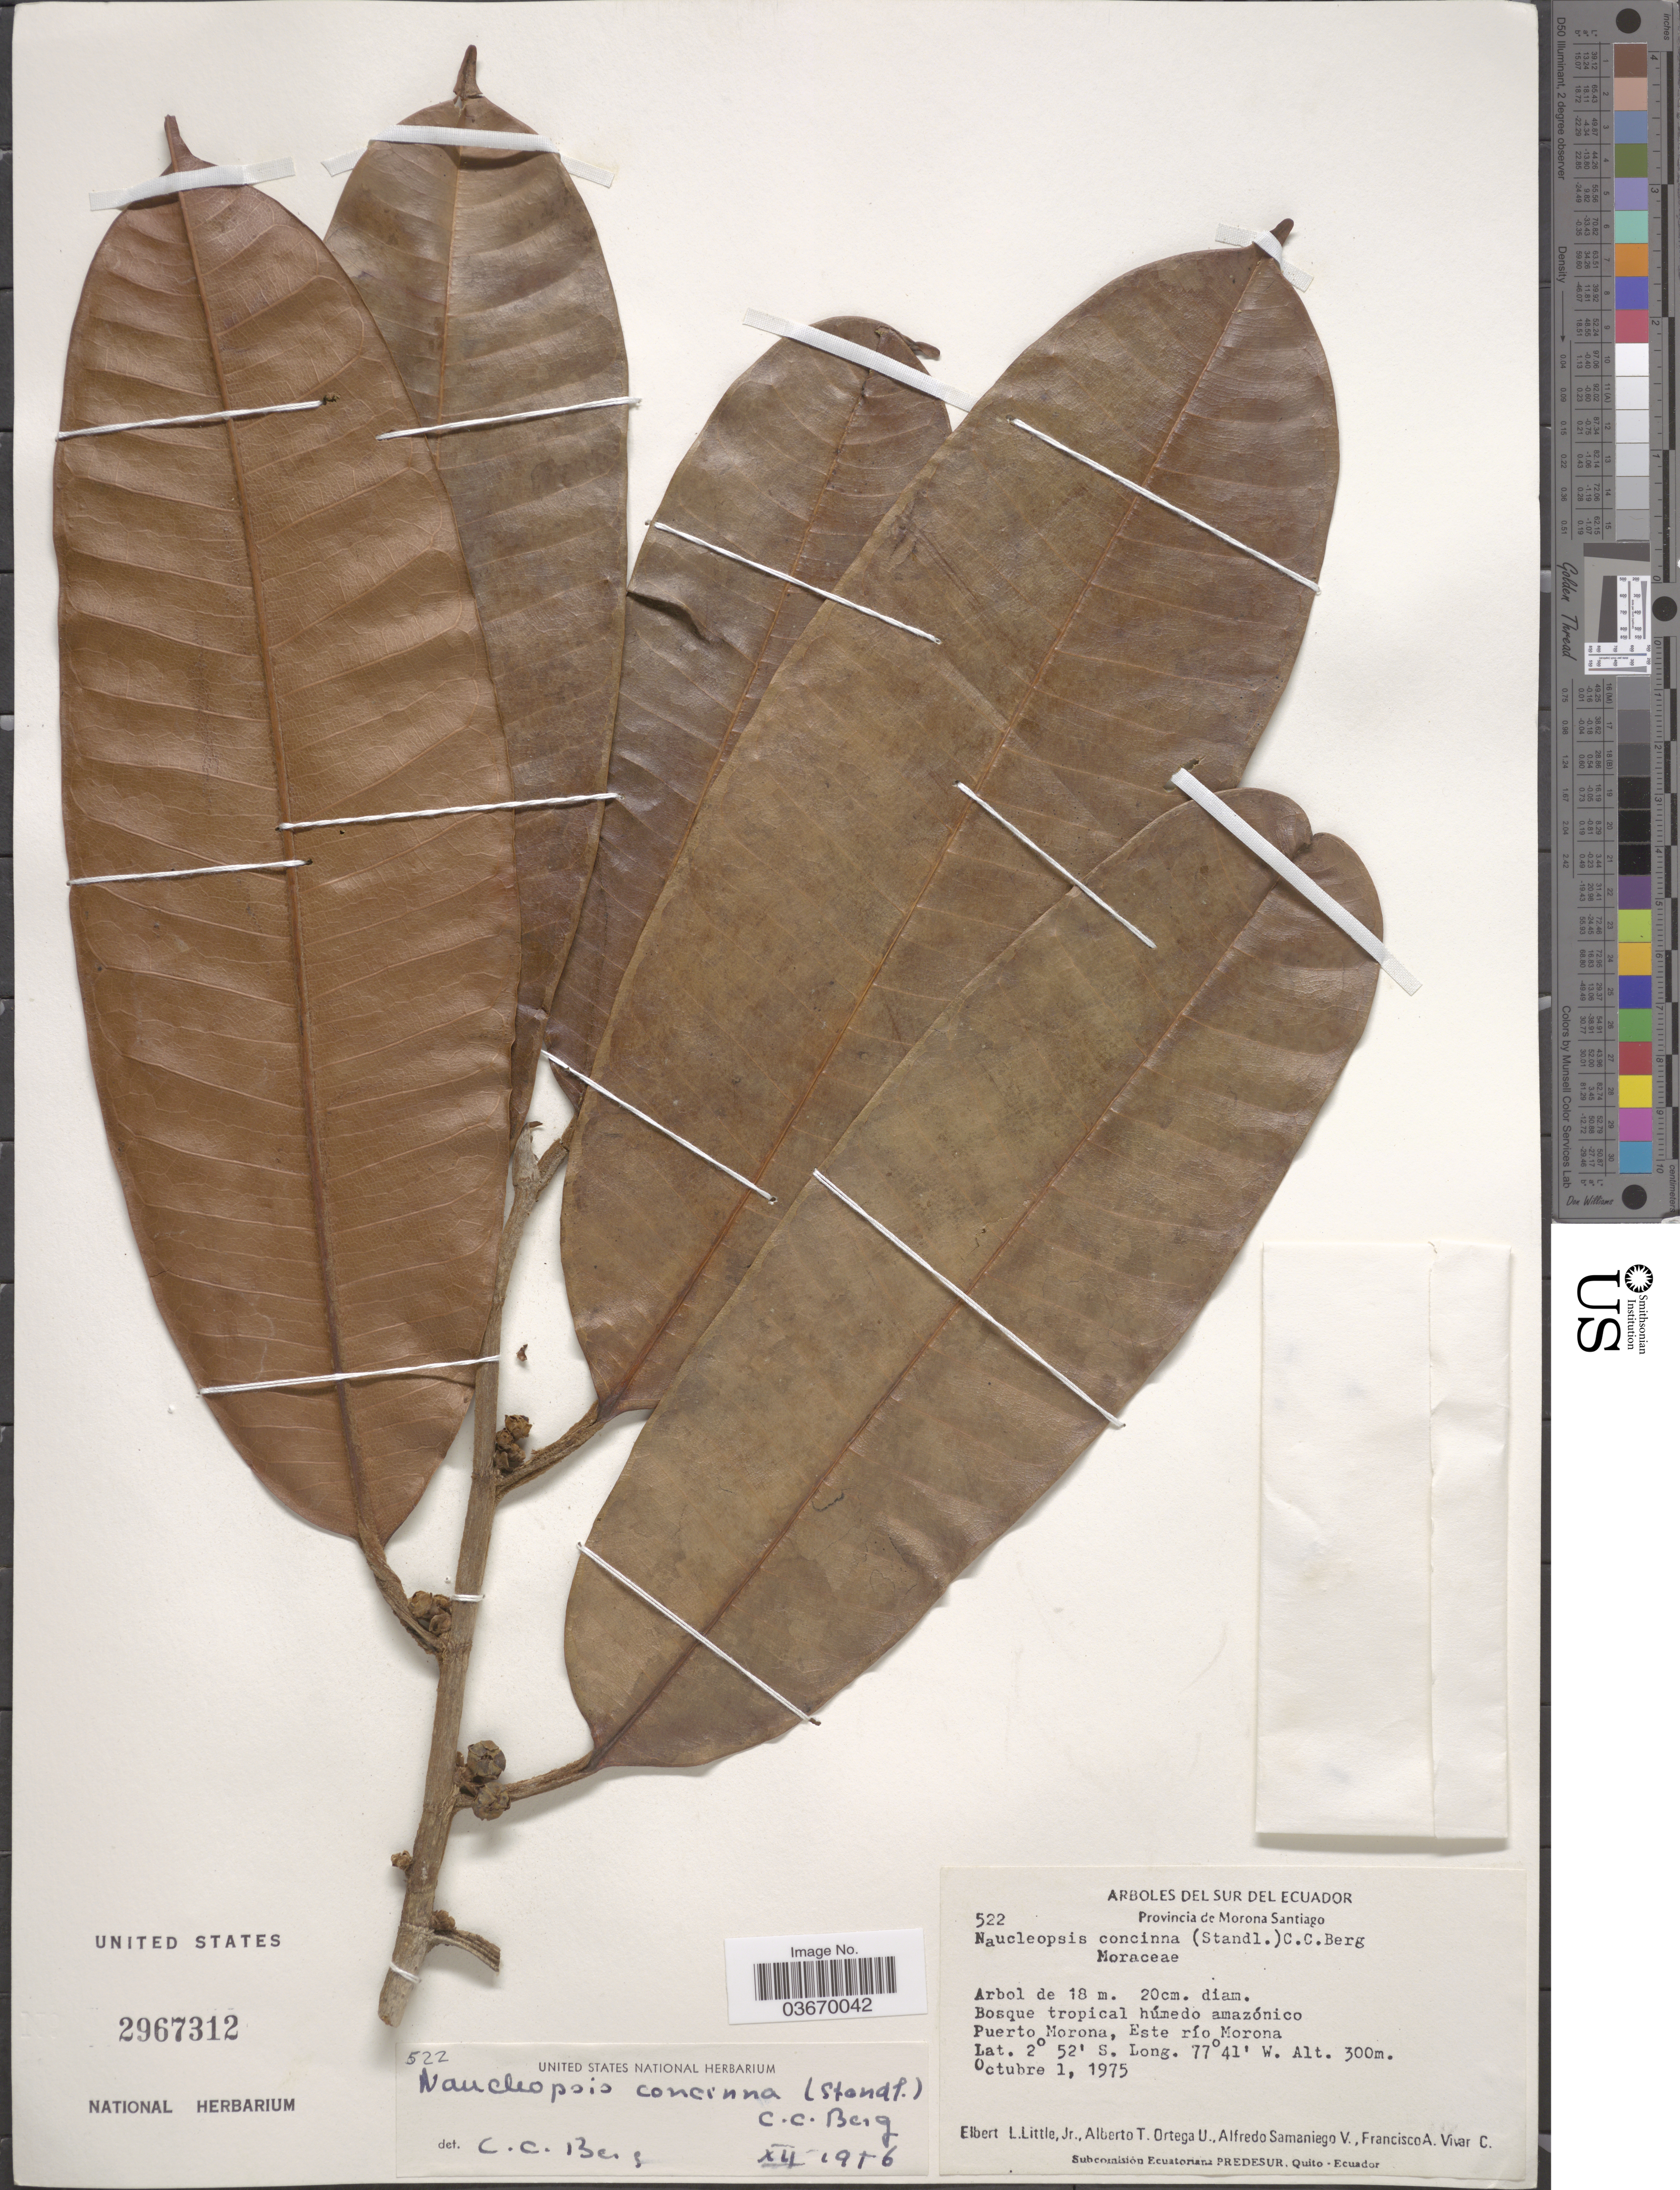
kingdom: Plantae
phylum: Tracheophyta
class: Magnoliopsida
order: Rosales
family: Moraceae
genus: Naucleopsis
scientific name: Naucleopsis concinna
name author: (Standl.) C.C. Berg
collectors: E. L. Little, A. T. Ortega U., A. V. Samaniego & F. A. Vivar C.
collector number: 522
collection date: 1975-10-01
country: Ecuador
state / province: Morona-Santiago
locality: Del Sur del Ecuador. Puerto Morona, Este río Morona.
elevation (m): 300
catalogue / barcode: US 2967312